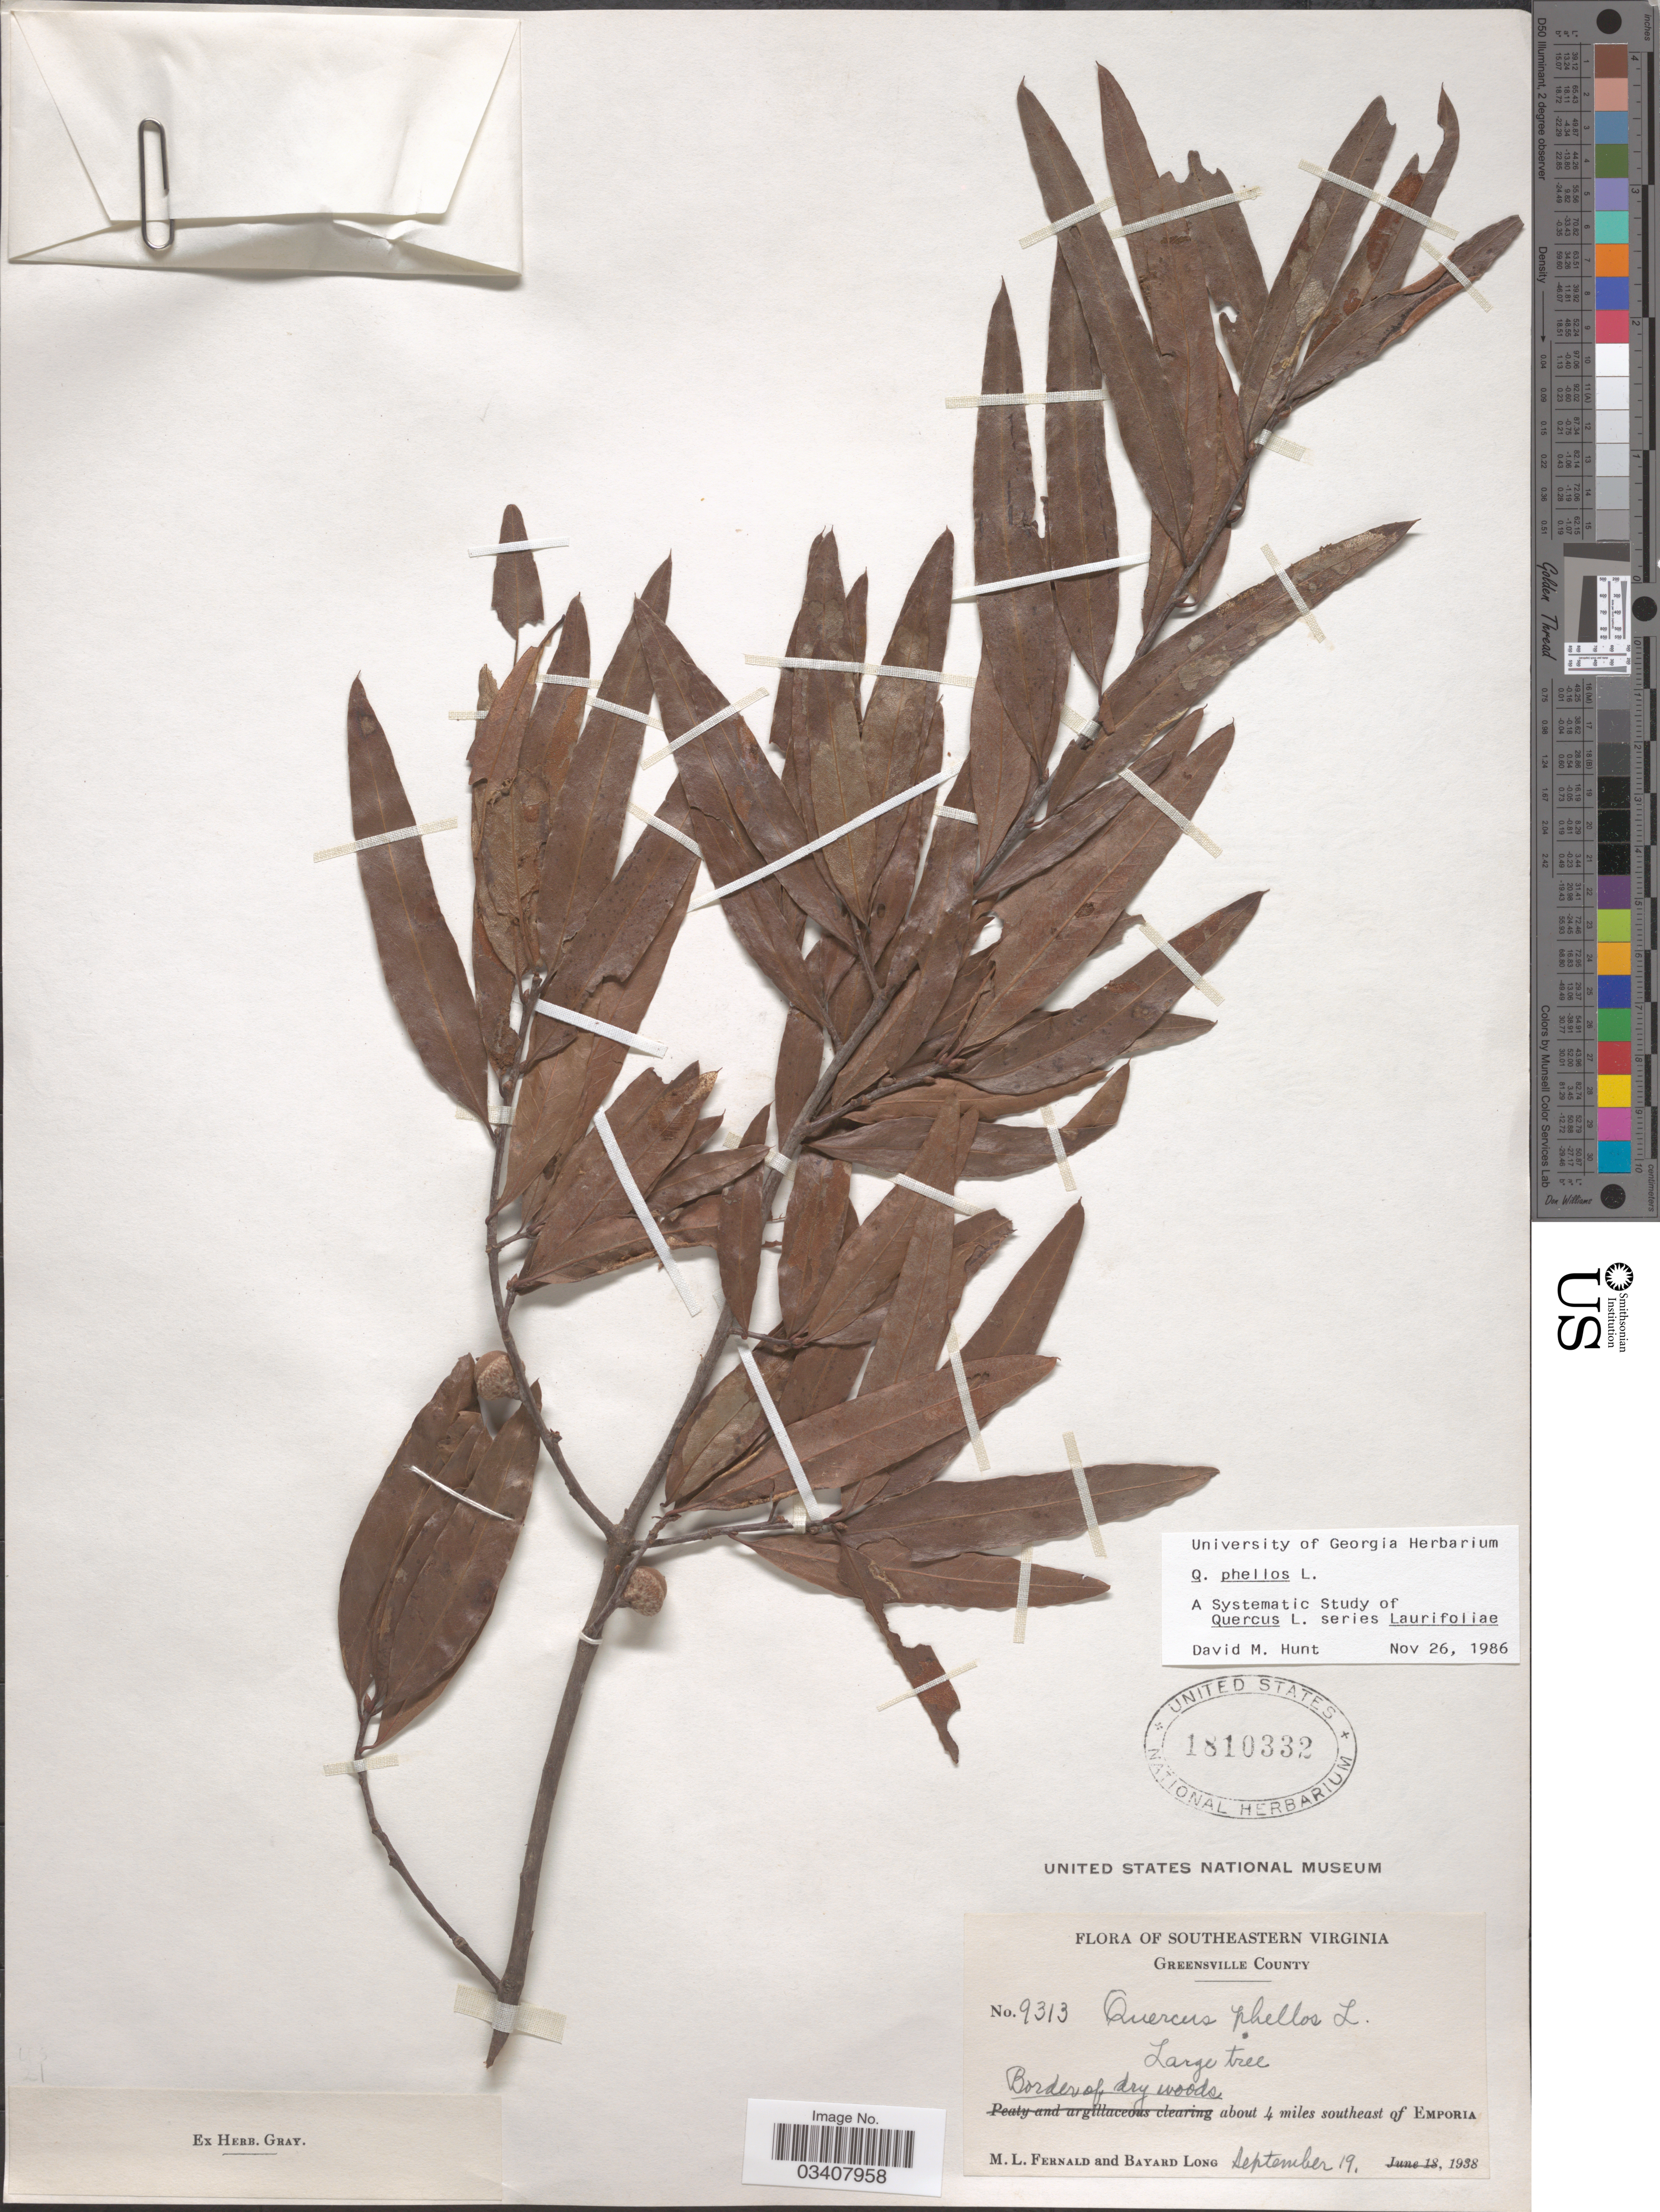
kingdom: Plantae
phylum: Tracheophyta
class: Magnoliopsida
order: Fagales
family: Fagaceae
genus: Quercus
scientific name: Quercus phellos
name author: L.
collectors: M. L. Fernald & B. Long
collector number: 9313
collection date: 1938-09-19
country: United States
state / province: Virginia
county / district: Greensville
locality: Southeastern Virginia. Greensville County, about 4 miles southeast of Emporia.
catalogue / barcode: US 1810332